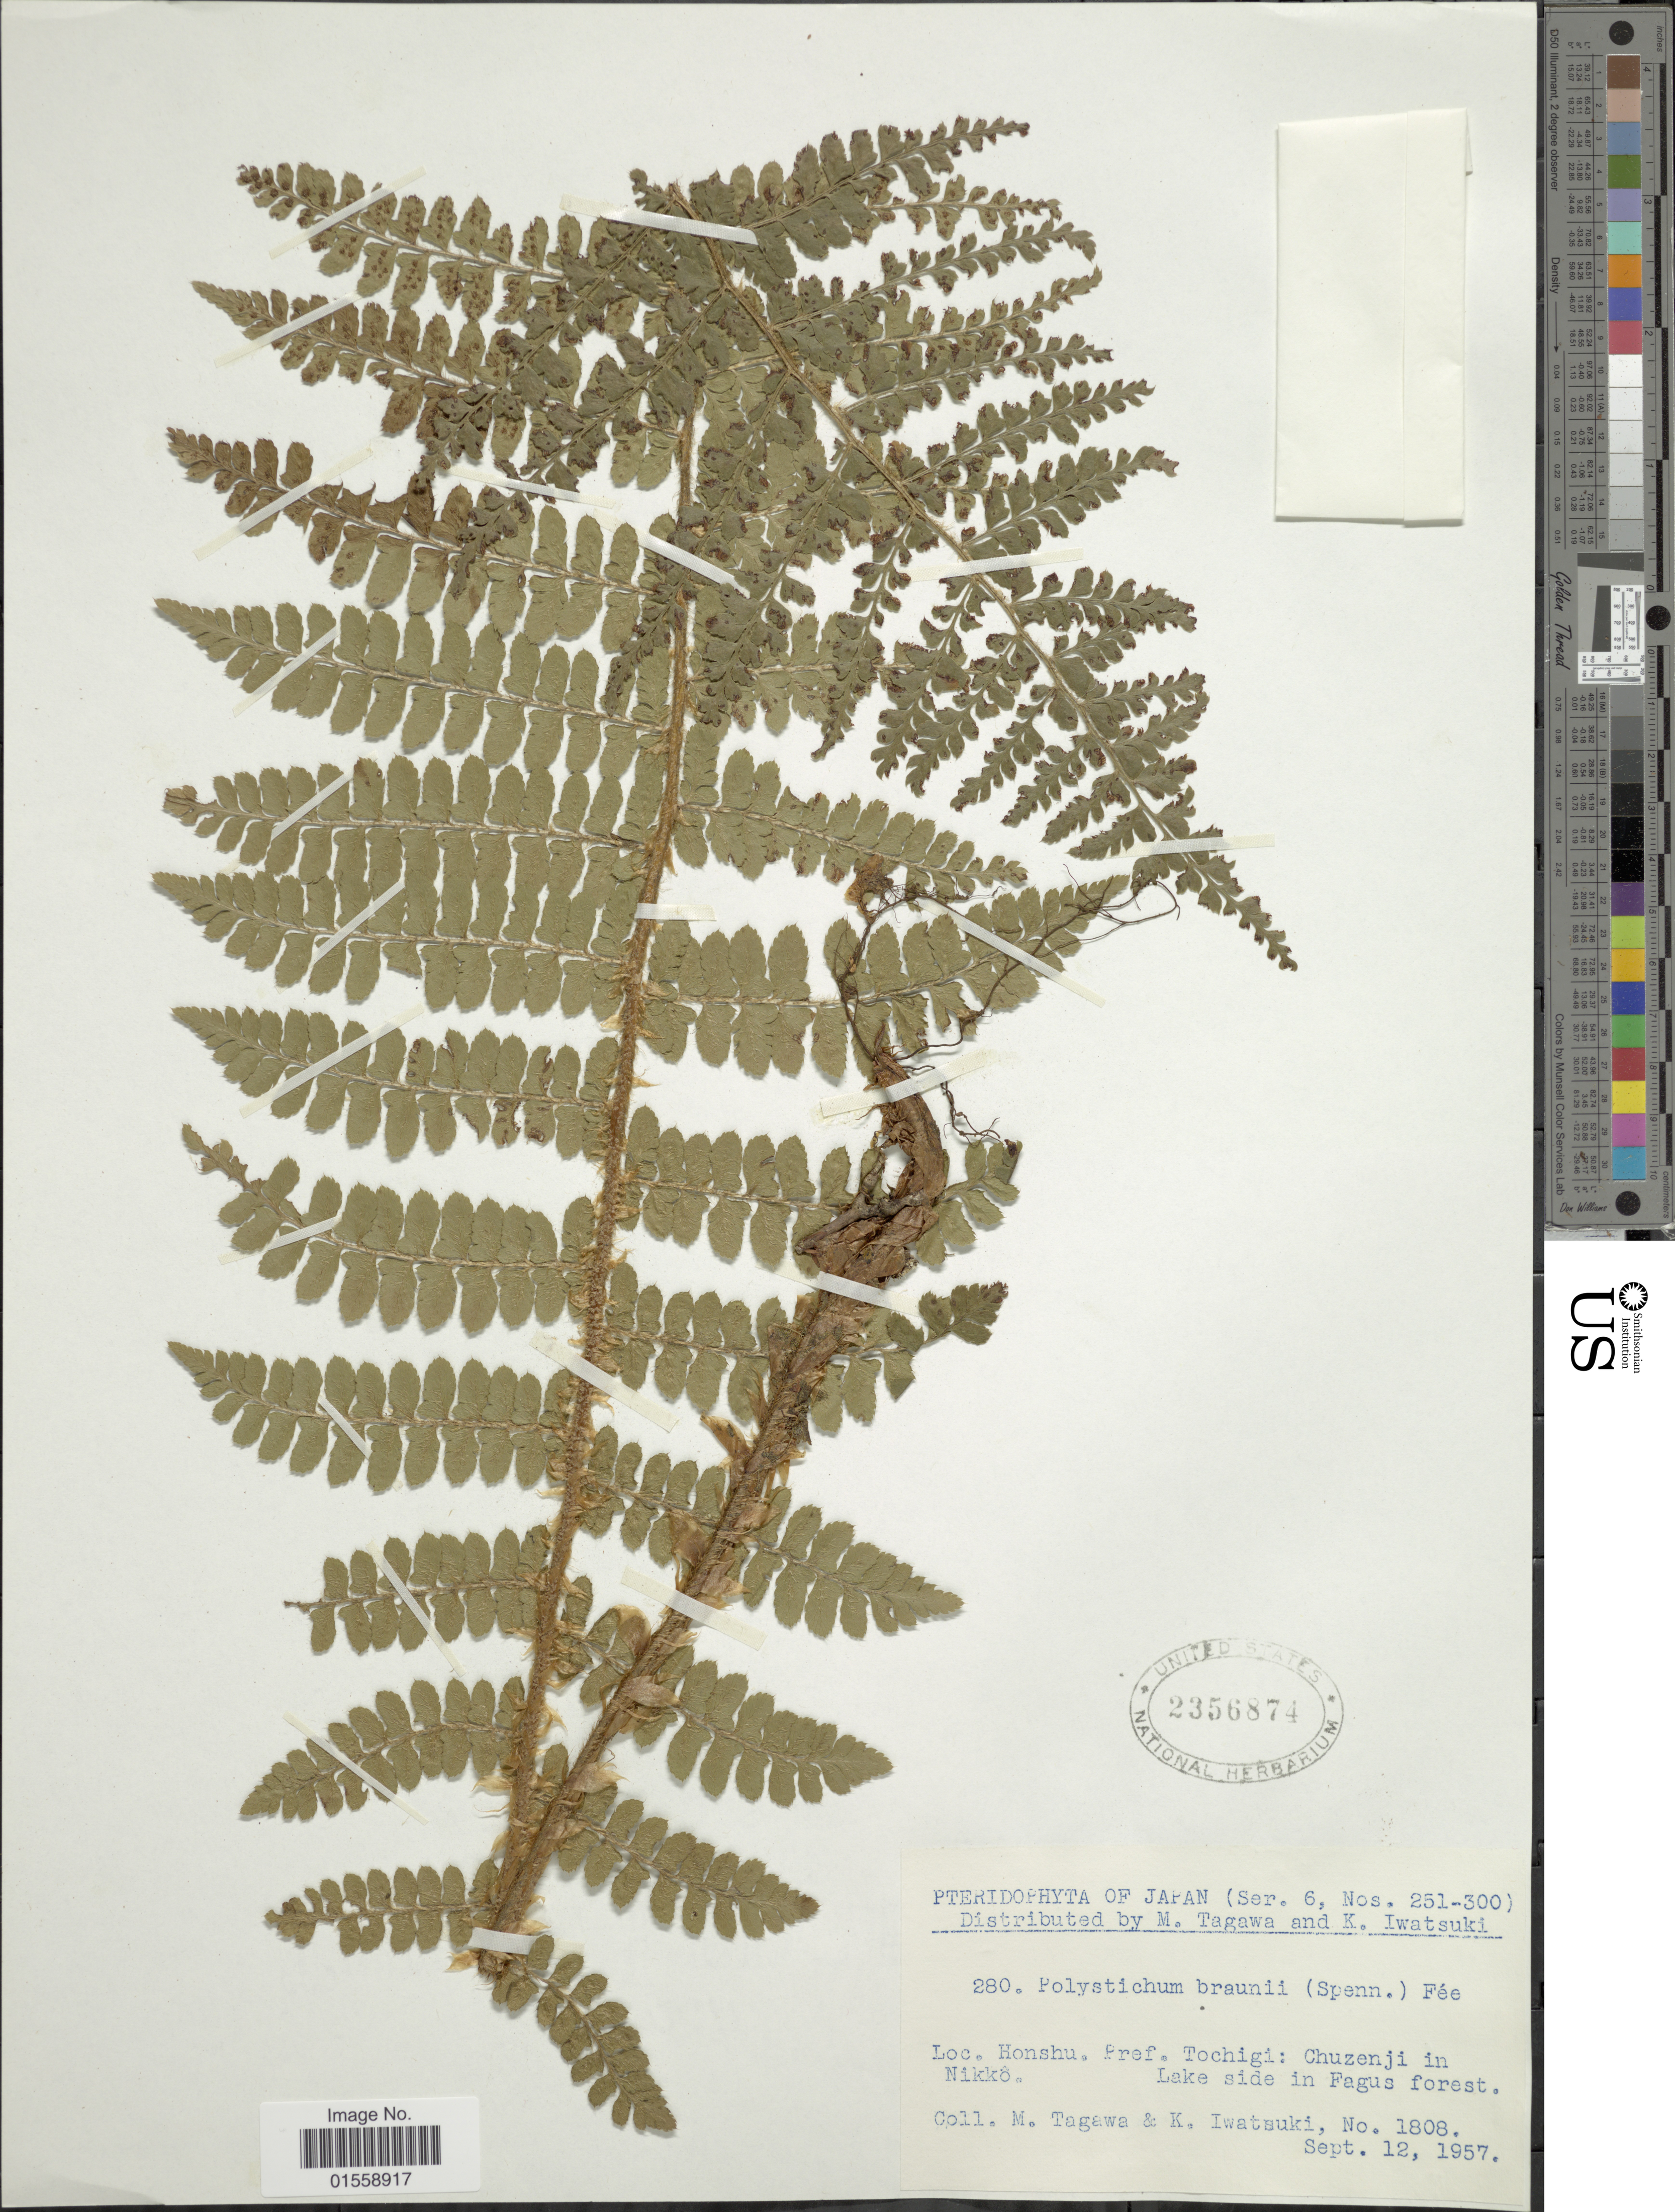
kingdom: Plantae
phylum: Tracheophyta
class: Polypodiopsida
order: Polypodiales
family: Dryopteridaceae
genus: Polystichum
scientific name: Polystichum braunii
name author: (Spenn.) Fée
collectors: M. Tagawa & K. Iwatsuki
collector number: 1808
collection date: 1957-09-12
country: Japan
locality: Honshu, Pref. Tochigi: Ghuzenji in Nikko, Lake side in Fagus forest.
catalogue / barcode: US 2356874